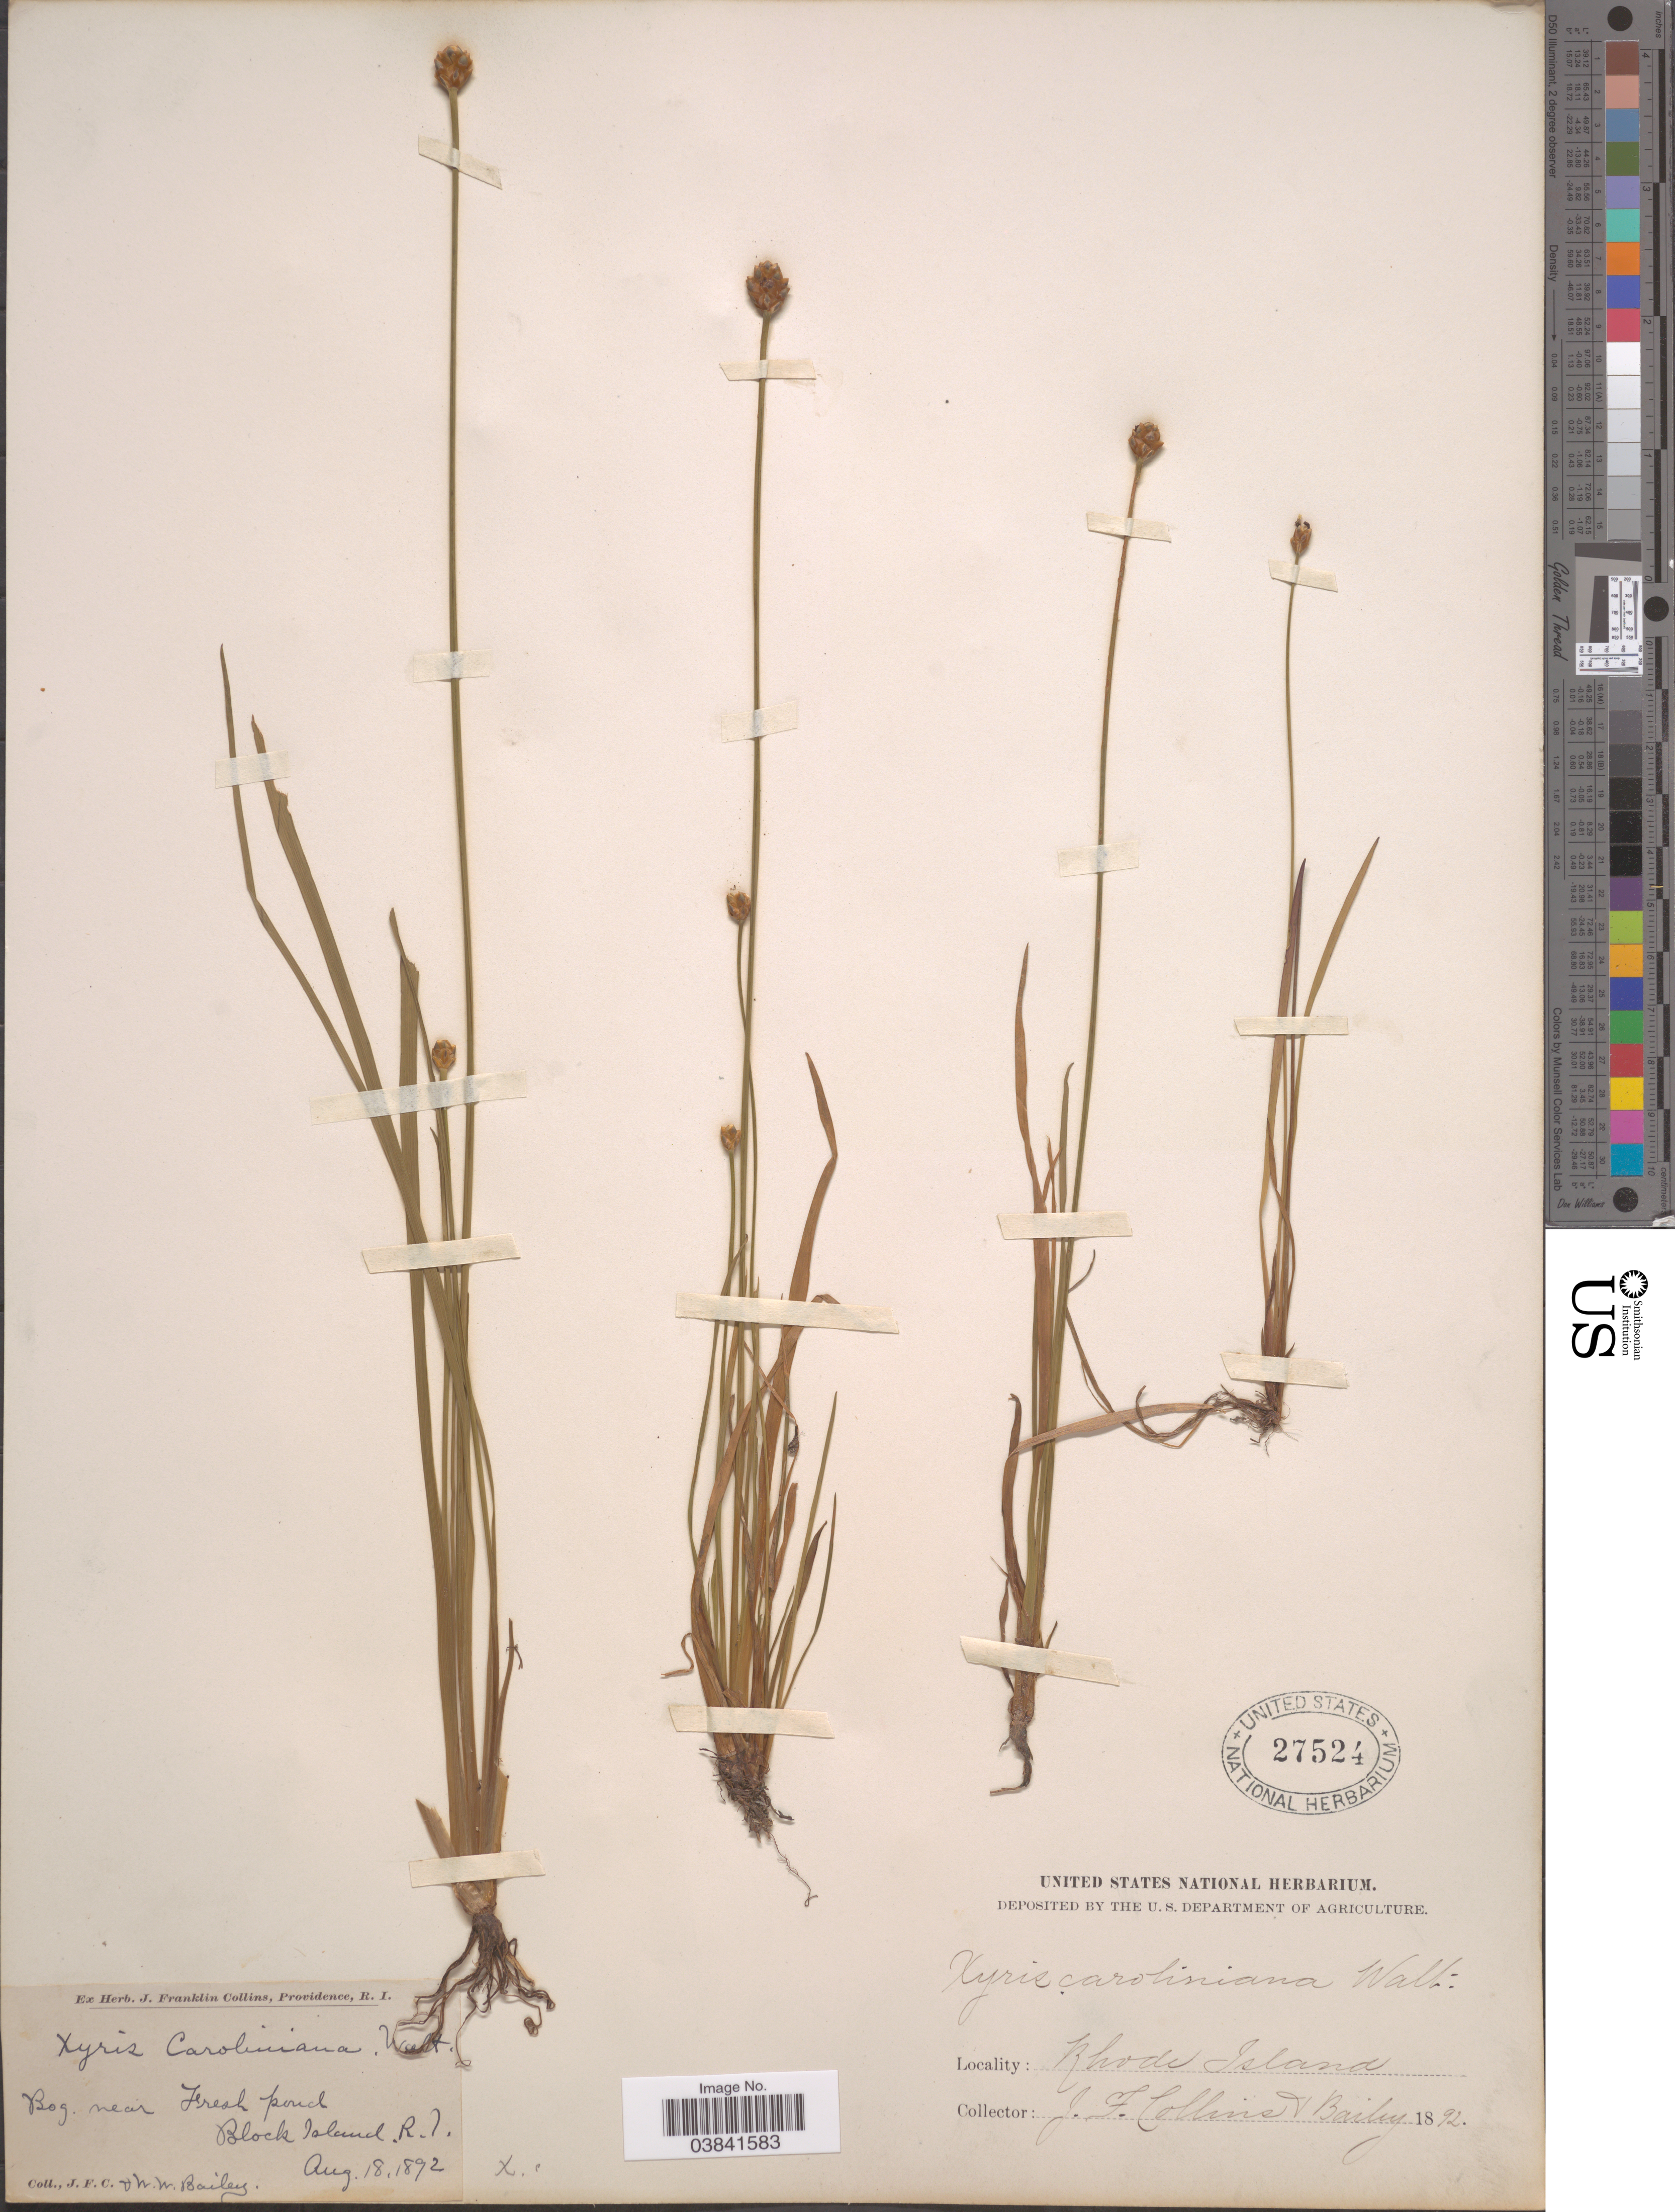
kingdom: Plantae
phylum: Tracheophyta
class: Liliopsida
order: Poales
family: Xyridaceae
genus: Xyris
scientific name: Xyris difformis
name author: Chapm.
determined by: Strong, Mark T., (BOT), Smithsonian Institution - National Museum of Natural History (UNITED STATES)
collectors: J. Collins & W. W. Bailey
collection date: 1892-08-18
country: United States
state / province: Rhode Island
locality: Bog near Fresh Pond. Block Island. R.I.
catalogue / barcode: US 27524